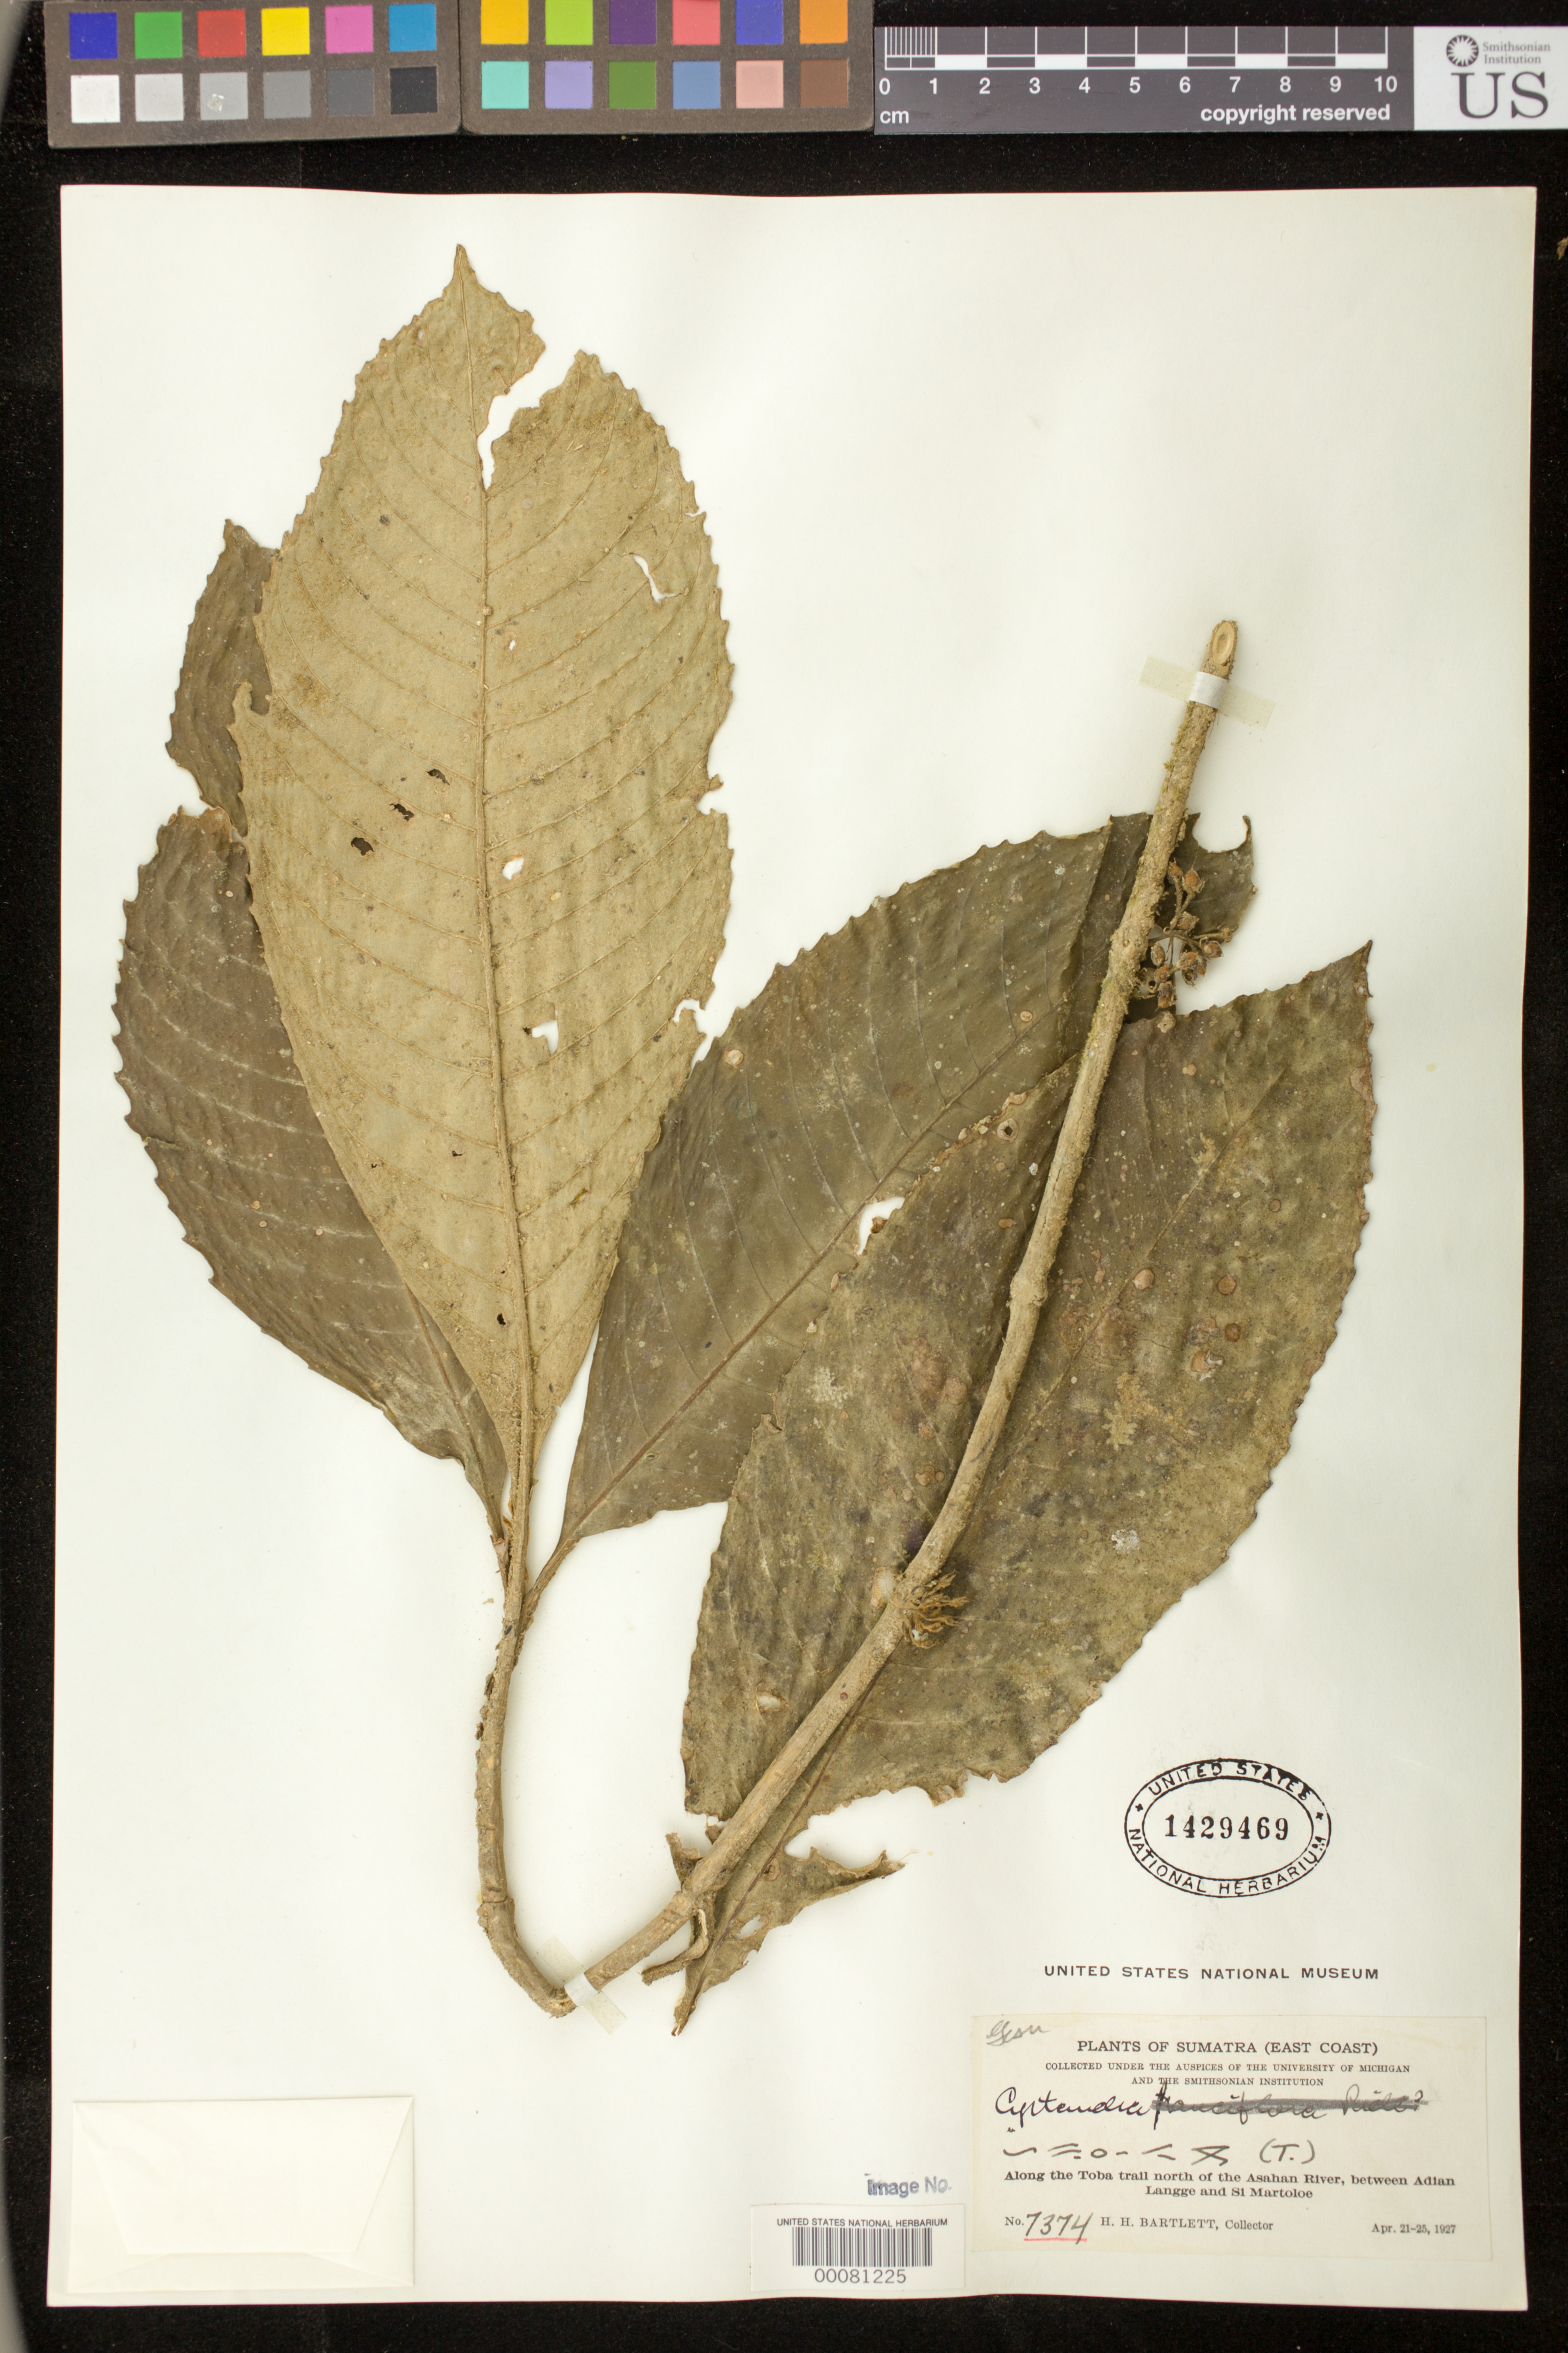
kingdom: Plantae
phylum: Tracheophyta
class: Magnoliopsida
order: Lamiales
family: Gesneriaceae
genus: Cyrtandra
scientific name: Cyrtandra sp.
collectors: H. H. Bartlett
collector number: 7374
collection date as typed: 21-25 Apr 1927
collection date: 1927-04-21/1927-04-25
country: Indonesia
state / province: Sumatra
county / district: Sumatera Utara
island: Sumatra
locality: East coast, along the toba trail n of the asahan river, between adian langge and si martoloe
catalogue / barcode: US 1429469